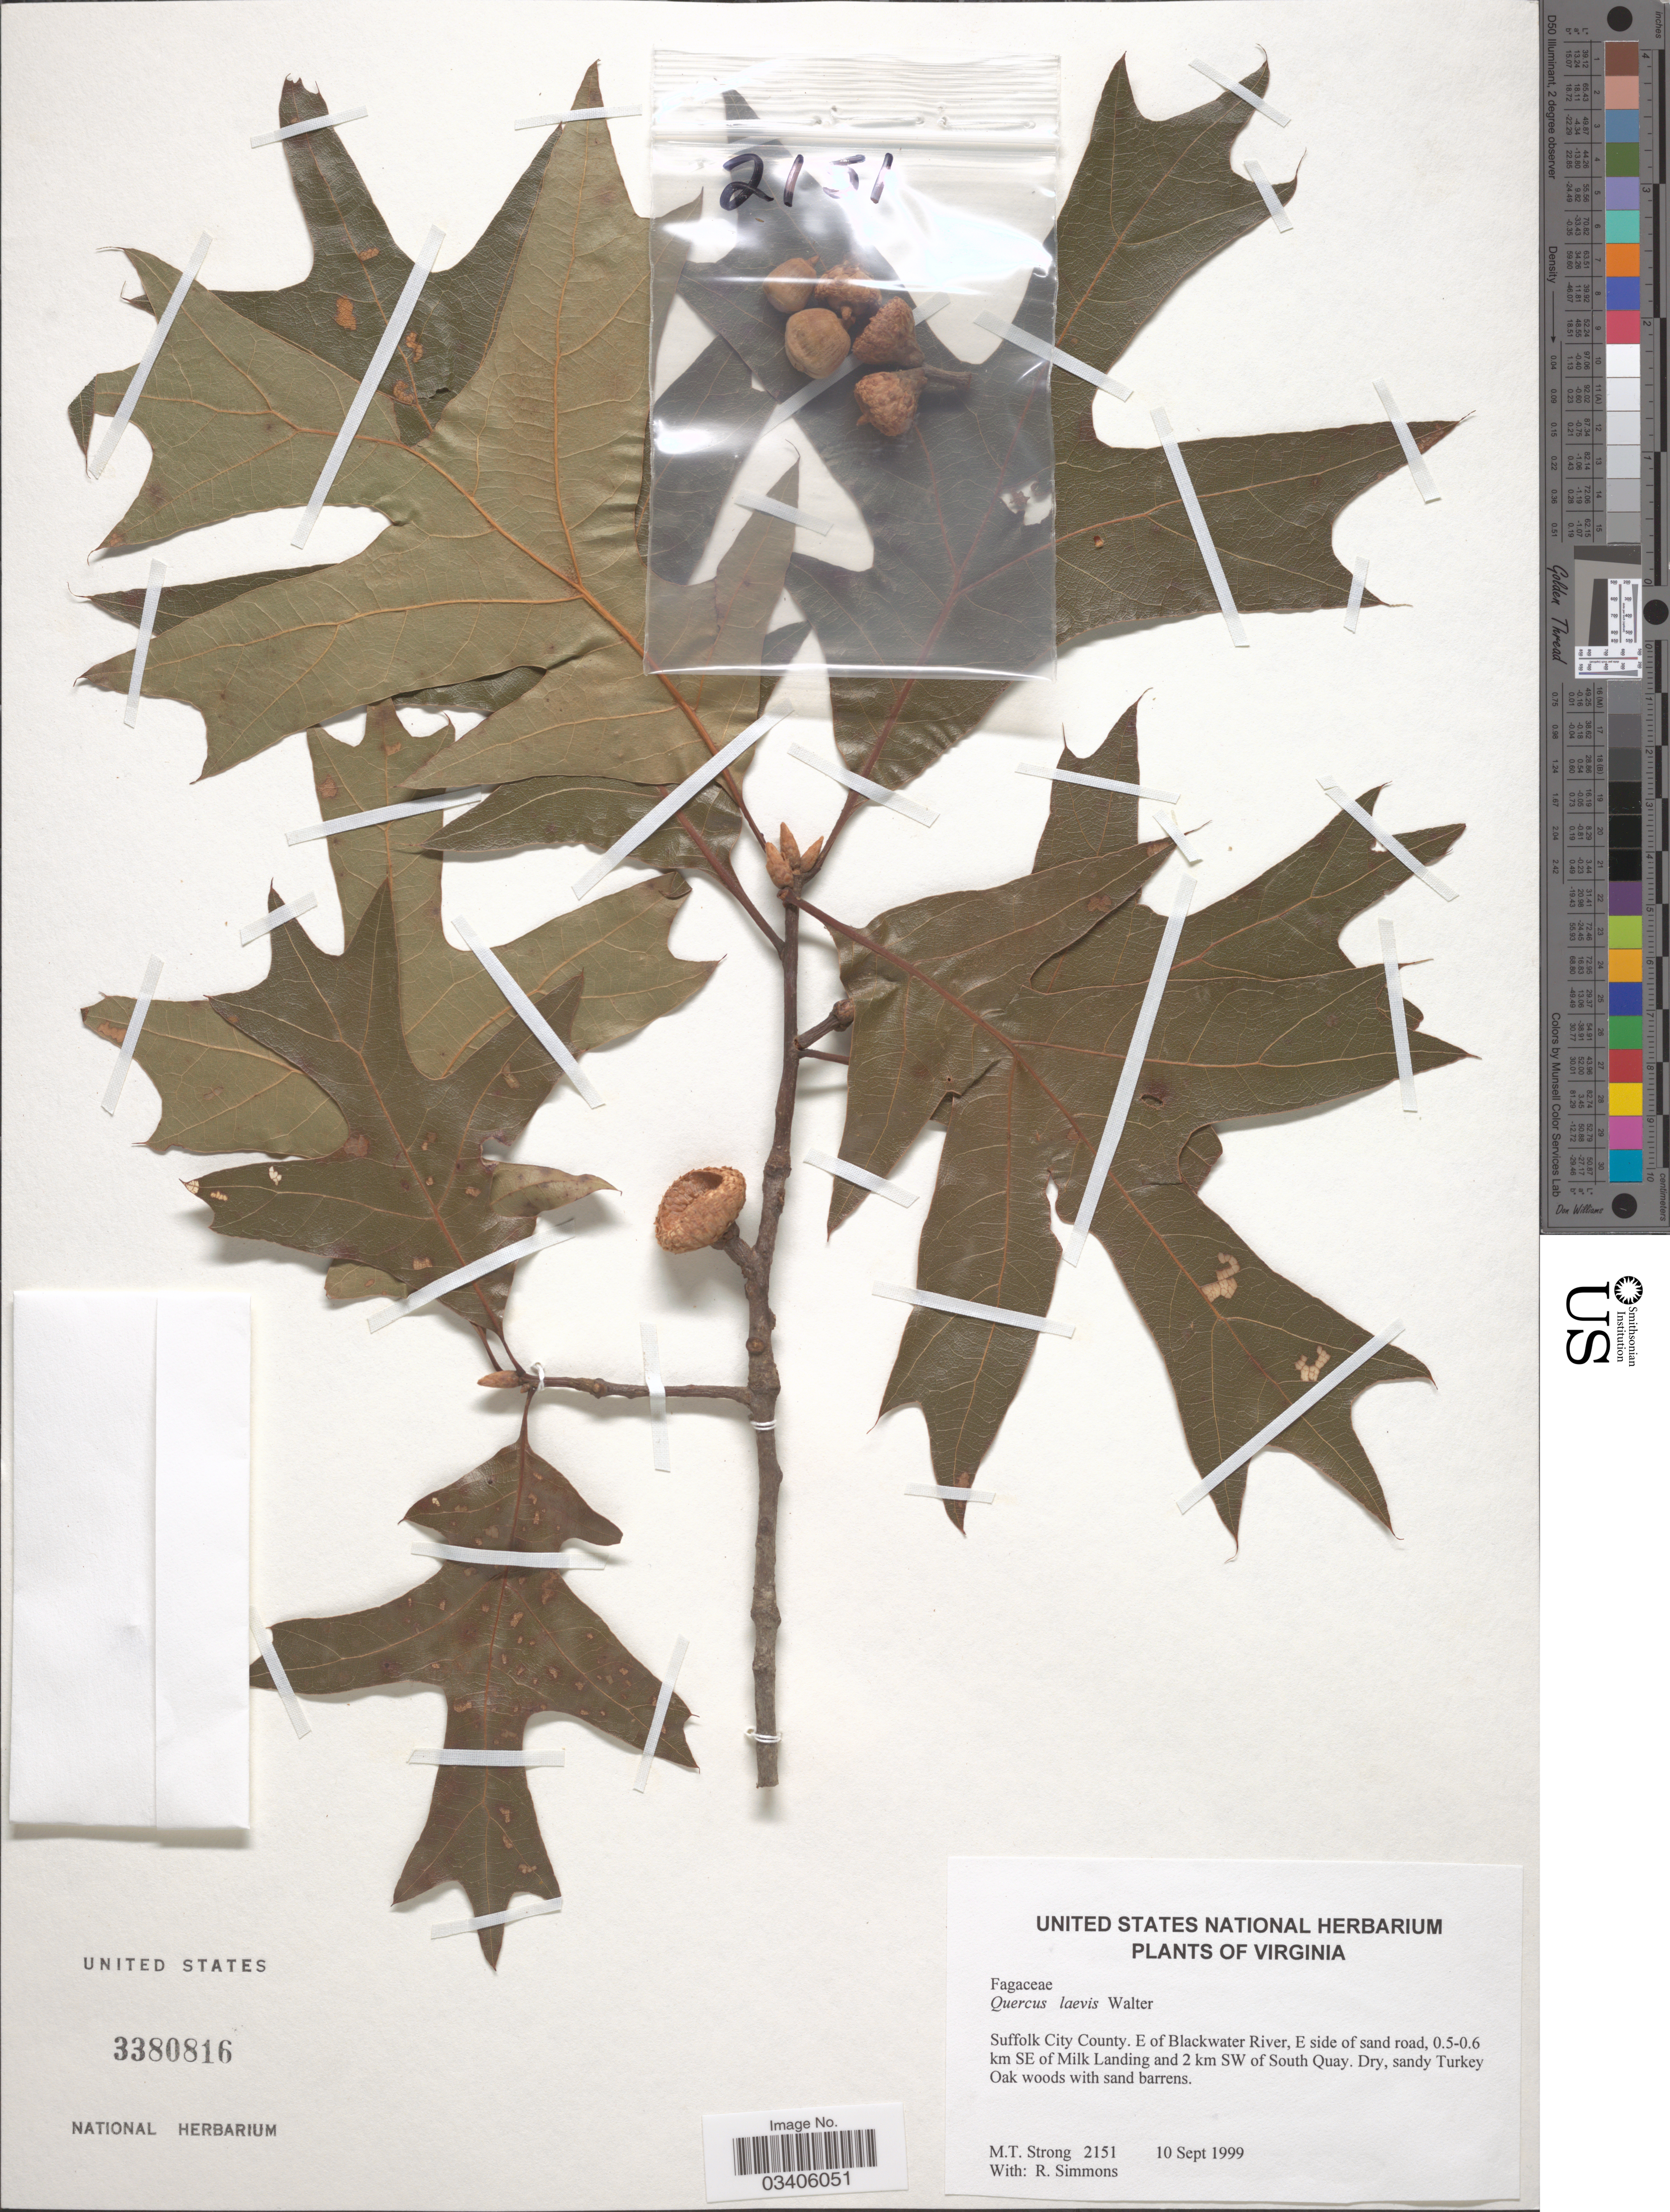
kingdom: Plantae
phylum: Tracheophyta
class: Magnoliopsida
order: Fagales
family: Fagaceae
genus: Quercus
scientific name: Quercus laevis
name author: Walter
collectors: M. T. Strong & R. Simmons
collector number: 2151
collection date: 1999-09-10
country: United States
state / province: Virginia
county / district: City of Suffolk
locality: Suffolk City County. E of Blackwater River, E side of sand road, 0.5-0.6 km SE of Milk Landing and 2 km SW of South Quay.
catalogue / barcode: US 3380816